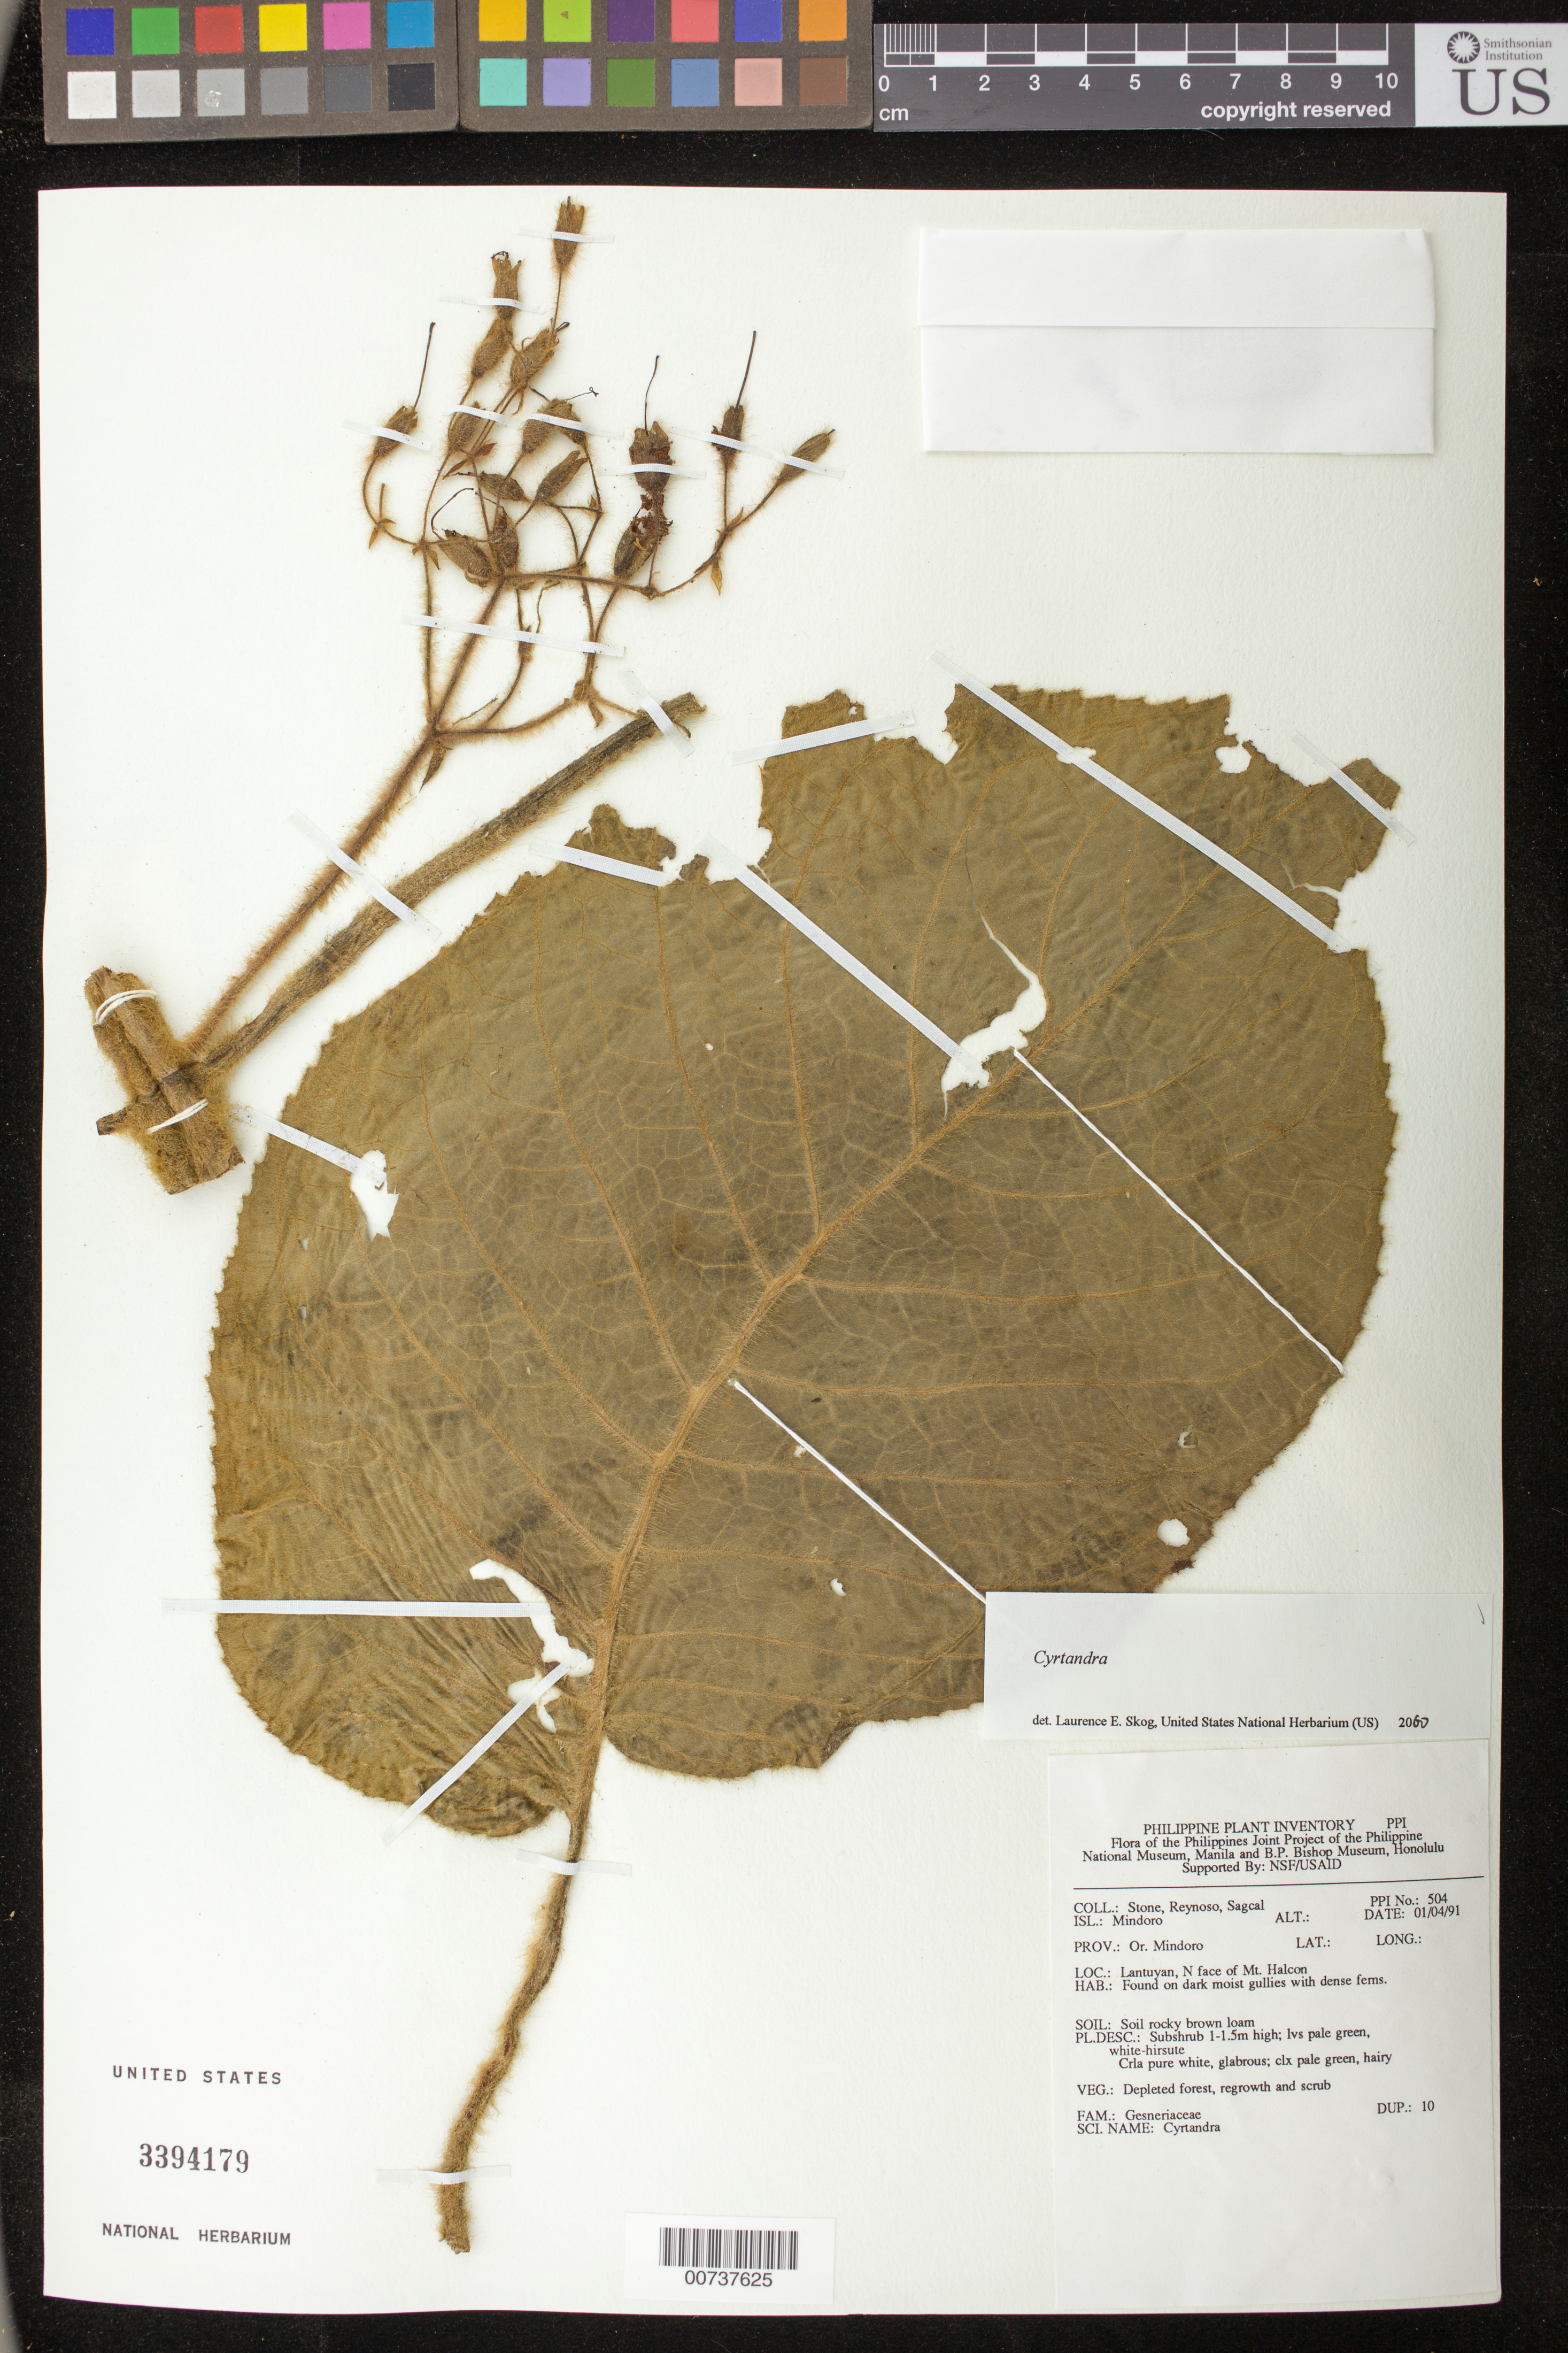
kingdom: Plantae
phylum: Tracheophyta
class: Magnoliopsida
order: Lamiales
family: Gesneriaceae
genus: Cyrtandra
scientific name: Cyrtandra argentii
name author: Olivar et al.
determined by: Skog, Laurence E.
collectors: B. C. Stone, E. Reynoso & E. Sagcal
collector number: PPI no. 504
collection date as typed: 01 Apr 1991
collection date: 1991-04-01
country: Philippines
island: Mindoro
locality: Prov. Or. Mindoro; Lantuyan, N face of Mt. Halcon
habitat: Depleted forest, regrowth and scrub; found on dark moist gullies with dense ferns; soil rocky brown loam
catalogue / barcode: US 3394179